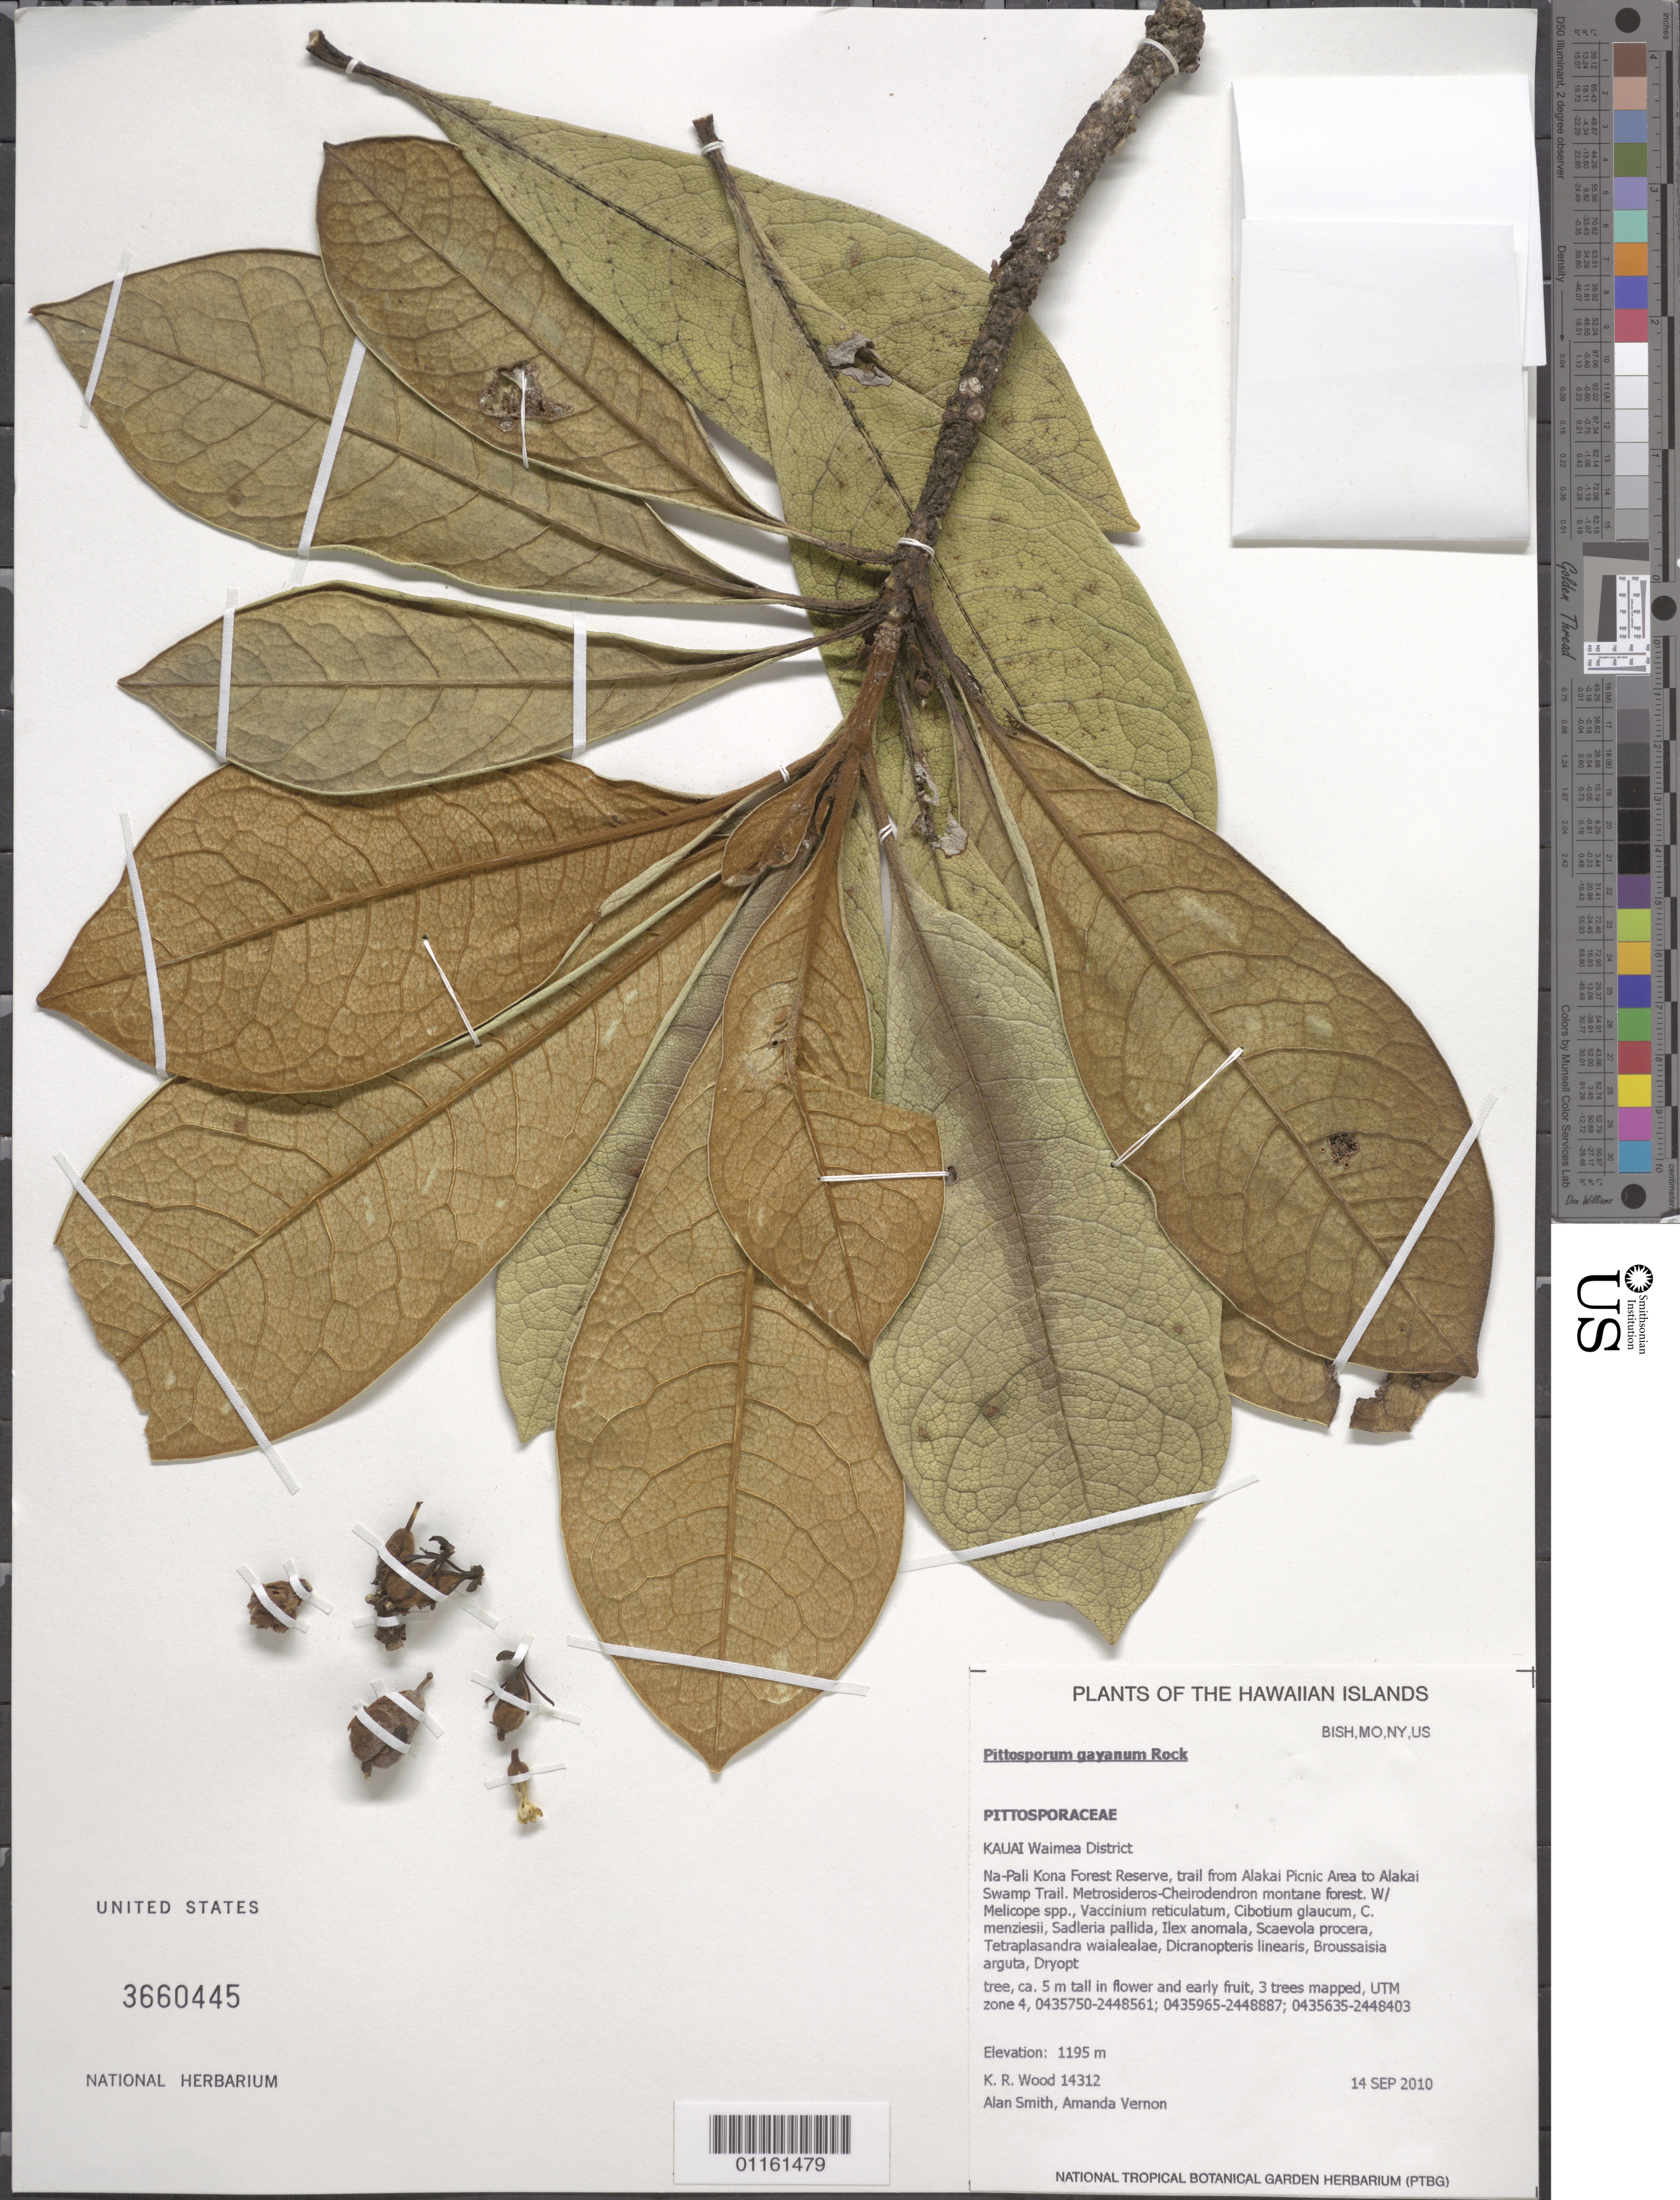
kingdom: Plantae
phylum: Tracheophyta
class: Magnoliopsida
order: Apiales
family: Pittosporaceae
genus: Pittosporum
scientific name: Pittosporum gayanum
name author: Rock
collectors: K. R. Wood, A. Smith & A. Vernon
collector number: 14312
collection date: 2010-09-14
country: United States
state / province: Hawaii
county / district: Kauai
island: Kaua'i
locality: Kauai, Waimea District, Na- Pali Kona Forest Reserve, Lehuamakanoe bog along trail from Alakai Picnic Area to Alakai Swamp Trail.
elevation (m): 1195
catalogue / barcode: US 3660445